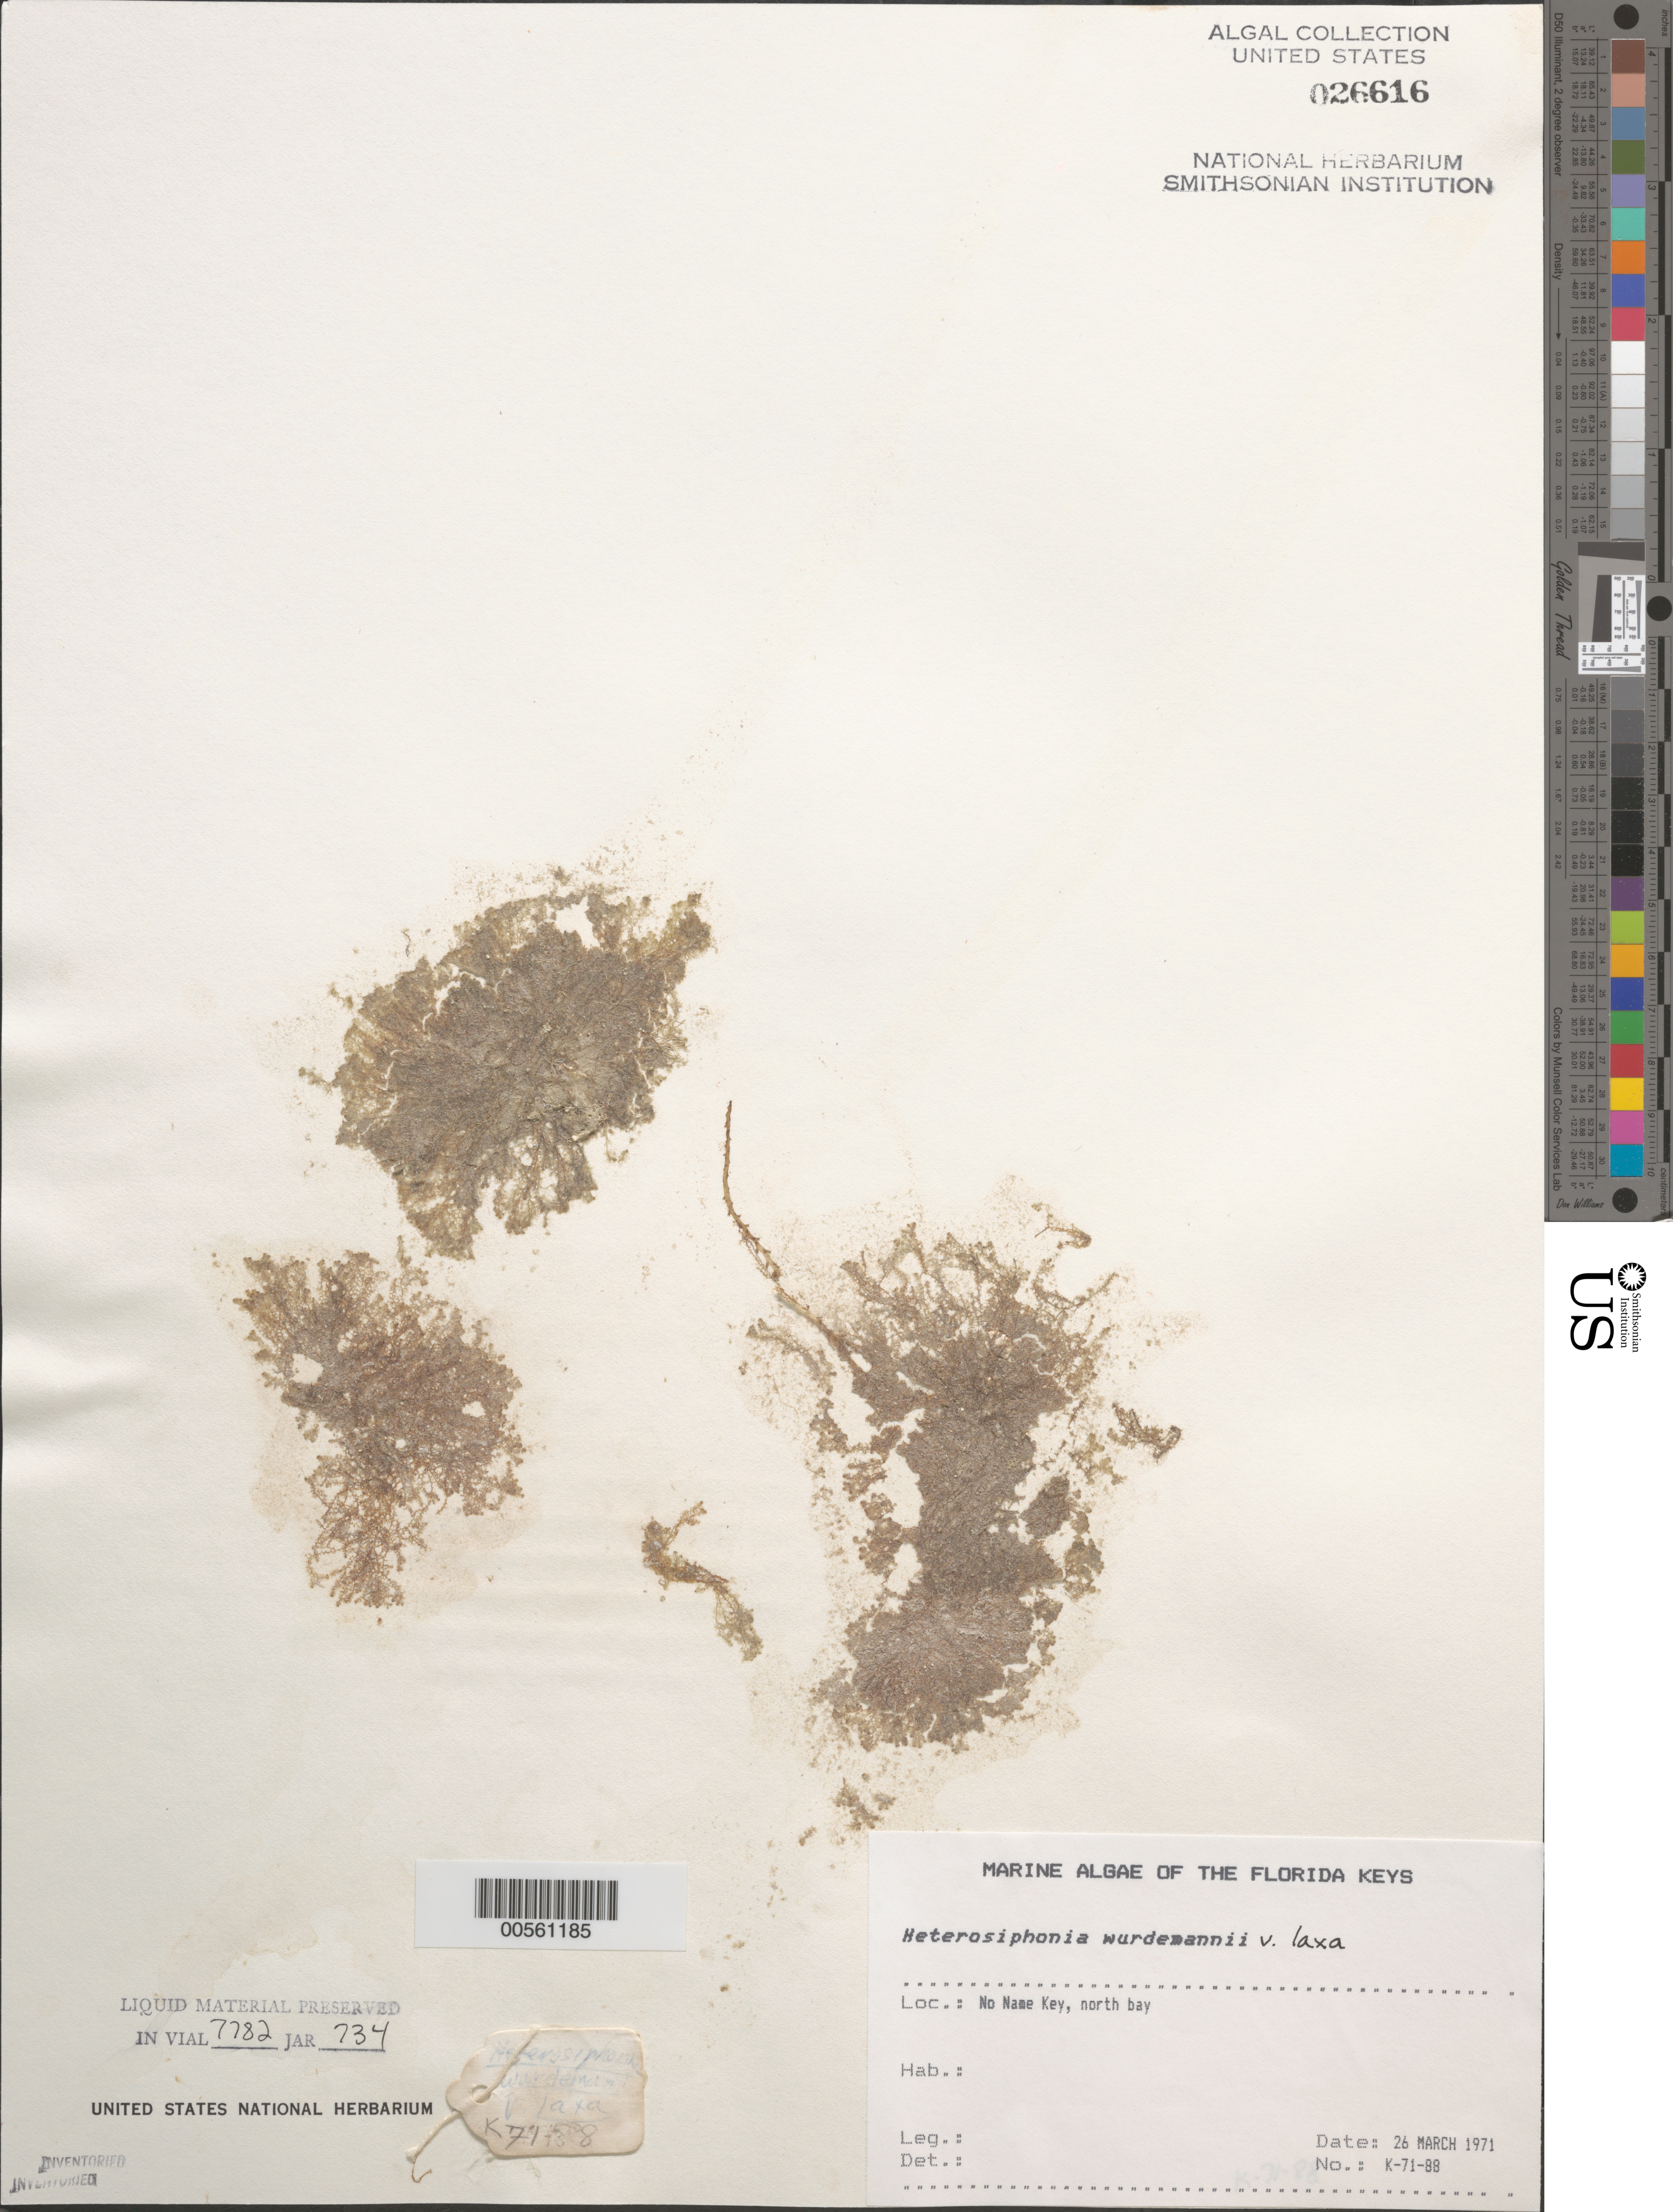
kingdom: Plantae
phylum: Rhodophyta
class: Florideophyceae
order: Ceramiales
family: Dasyaceae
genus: Heterosiphonia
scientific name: Heterosiphonia crispella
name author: (C. Agardh) M.J. Wynne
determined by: Algae name updating Project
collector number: K-71-88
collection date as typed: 26 Mar 1971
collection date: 1971-03-26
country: United States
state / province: Florida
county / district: Monroe County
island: No Name Key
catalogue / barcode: US 26616